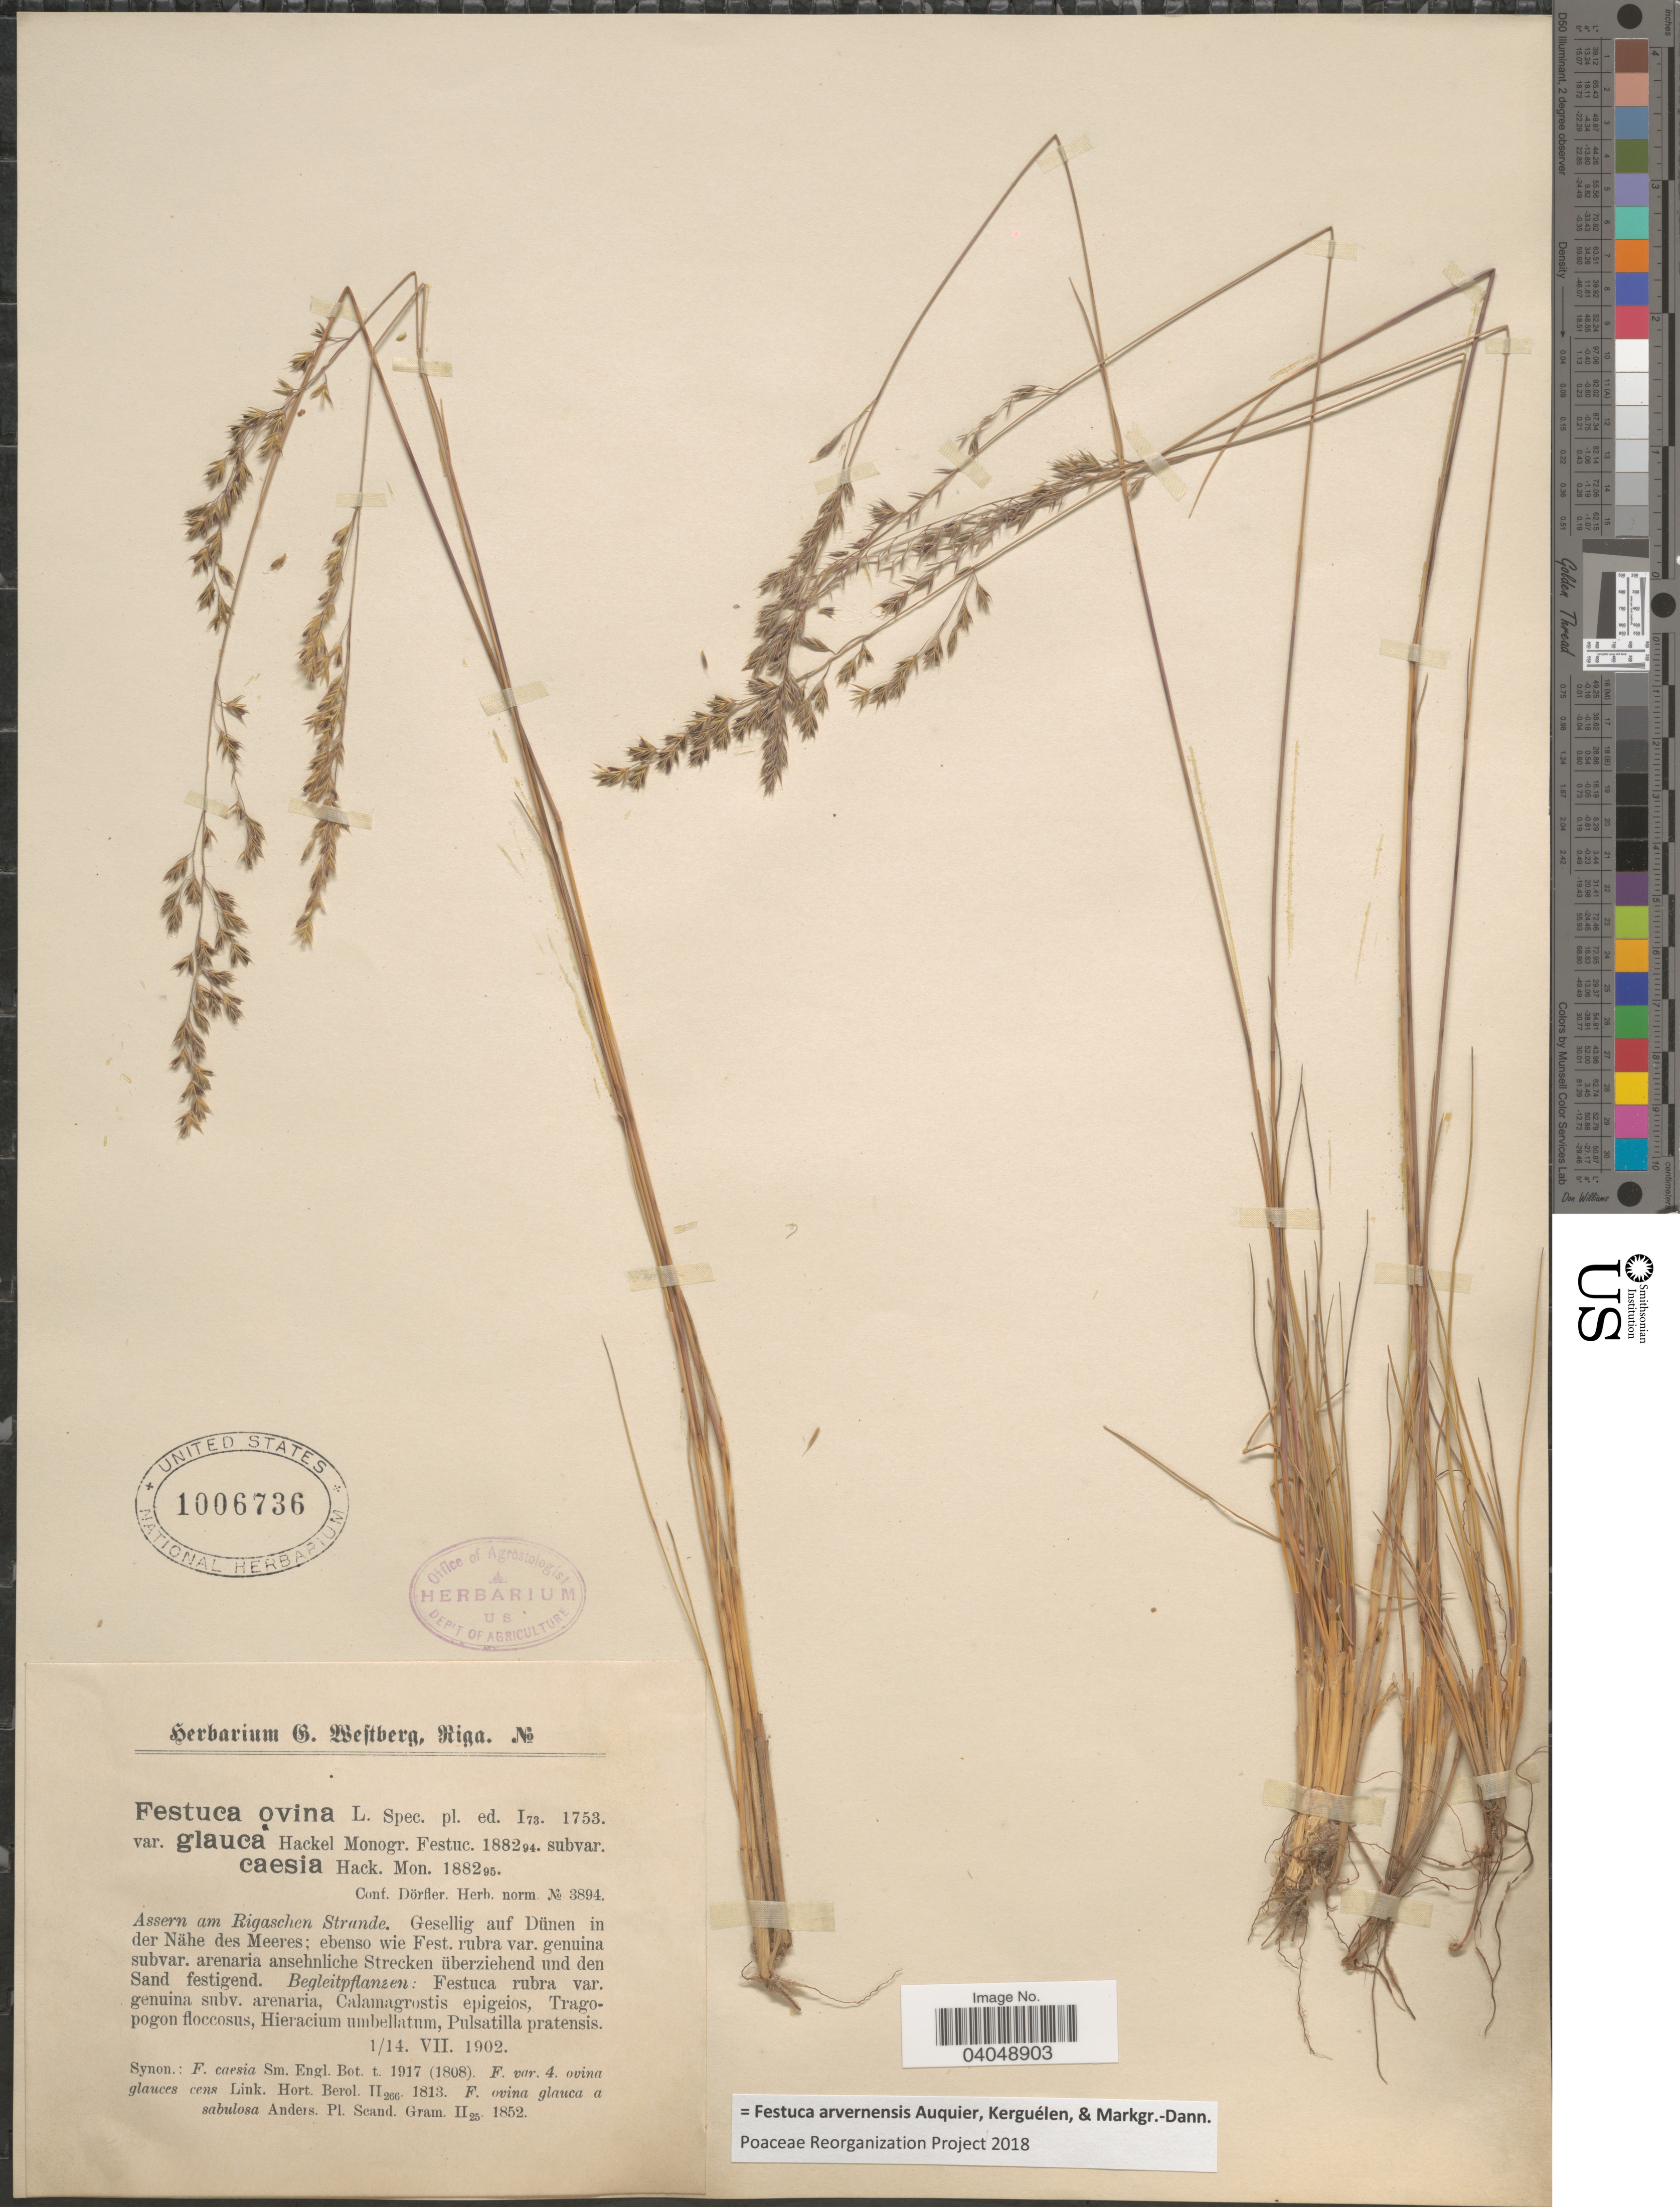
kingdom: Plantae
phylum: Tracheophyta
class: Liliopsida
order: Poales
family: Poaceae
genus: Festuca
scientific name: Festuca arvernensis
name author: Auquier et al.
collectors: Ex herb. G. Westberg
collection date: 1902-07-01/1902-07-14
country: Latvia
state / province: Riga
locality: Assern am Rigaschen Strande. Gesellig auf Dünen in der Nähe des Meeres.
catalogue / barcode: US 1006736